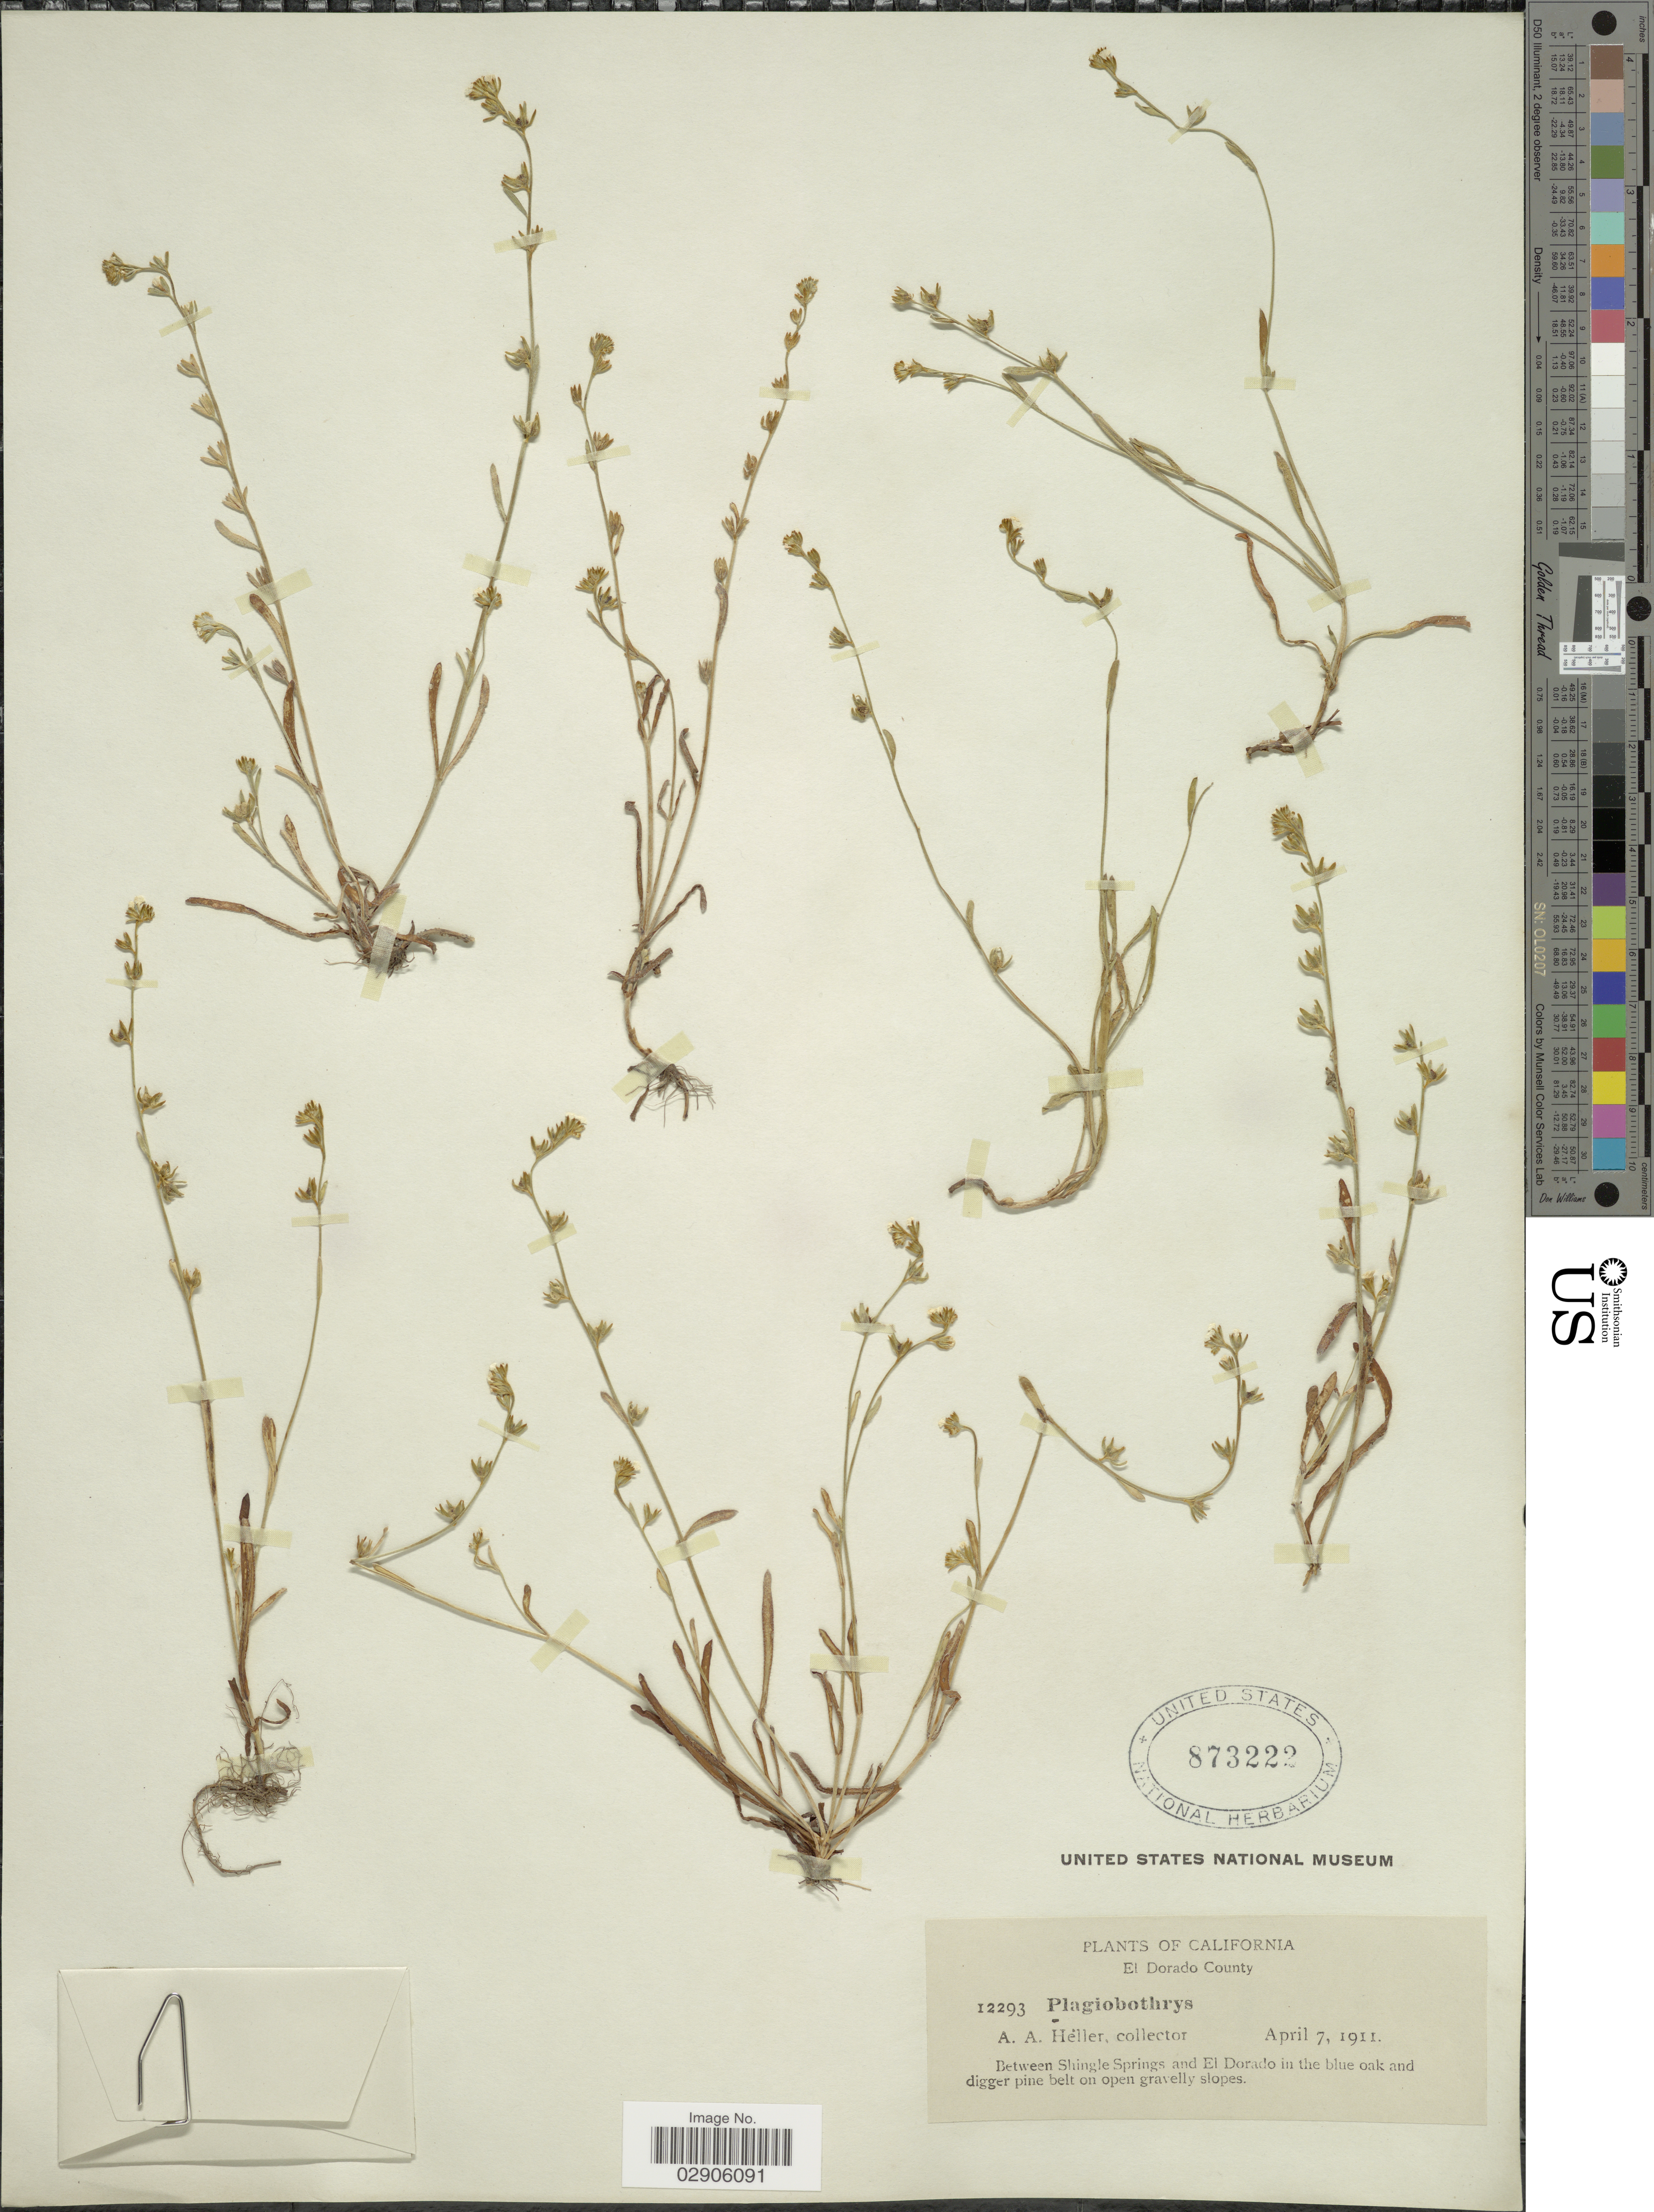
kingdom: Plantae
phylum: Tracheophyta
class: Magnoliopsida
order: Boraginales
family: Boraginaceae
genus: Plagiobothrys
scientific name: Plagiobothrys sp.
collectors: A. A. Heller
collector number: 12293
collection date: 1911-04-07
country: United States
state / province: California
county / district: El Dorado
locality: El Dorado County, Between Shingle Springs and El Dorado in the blue oak and digger pine belt on open gravelly slopes.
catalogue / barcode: US 873222